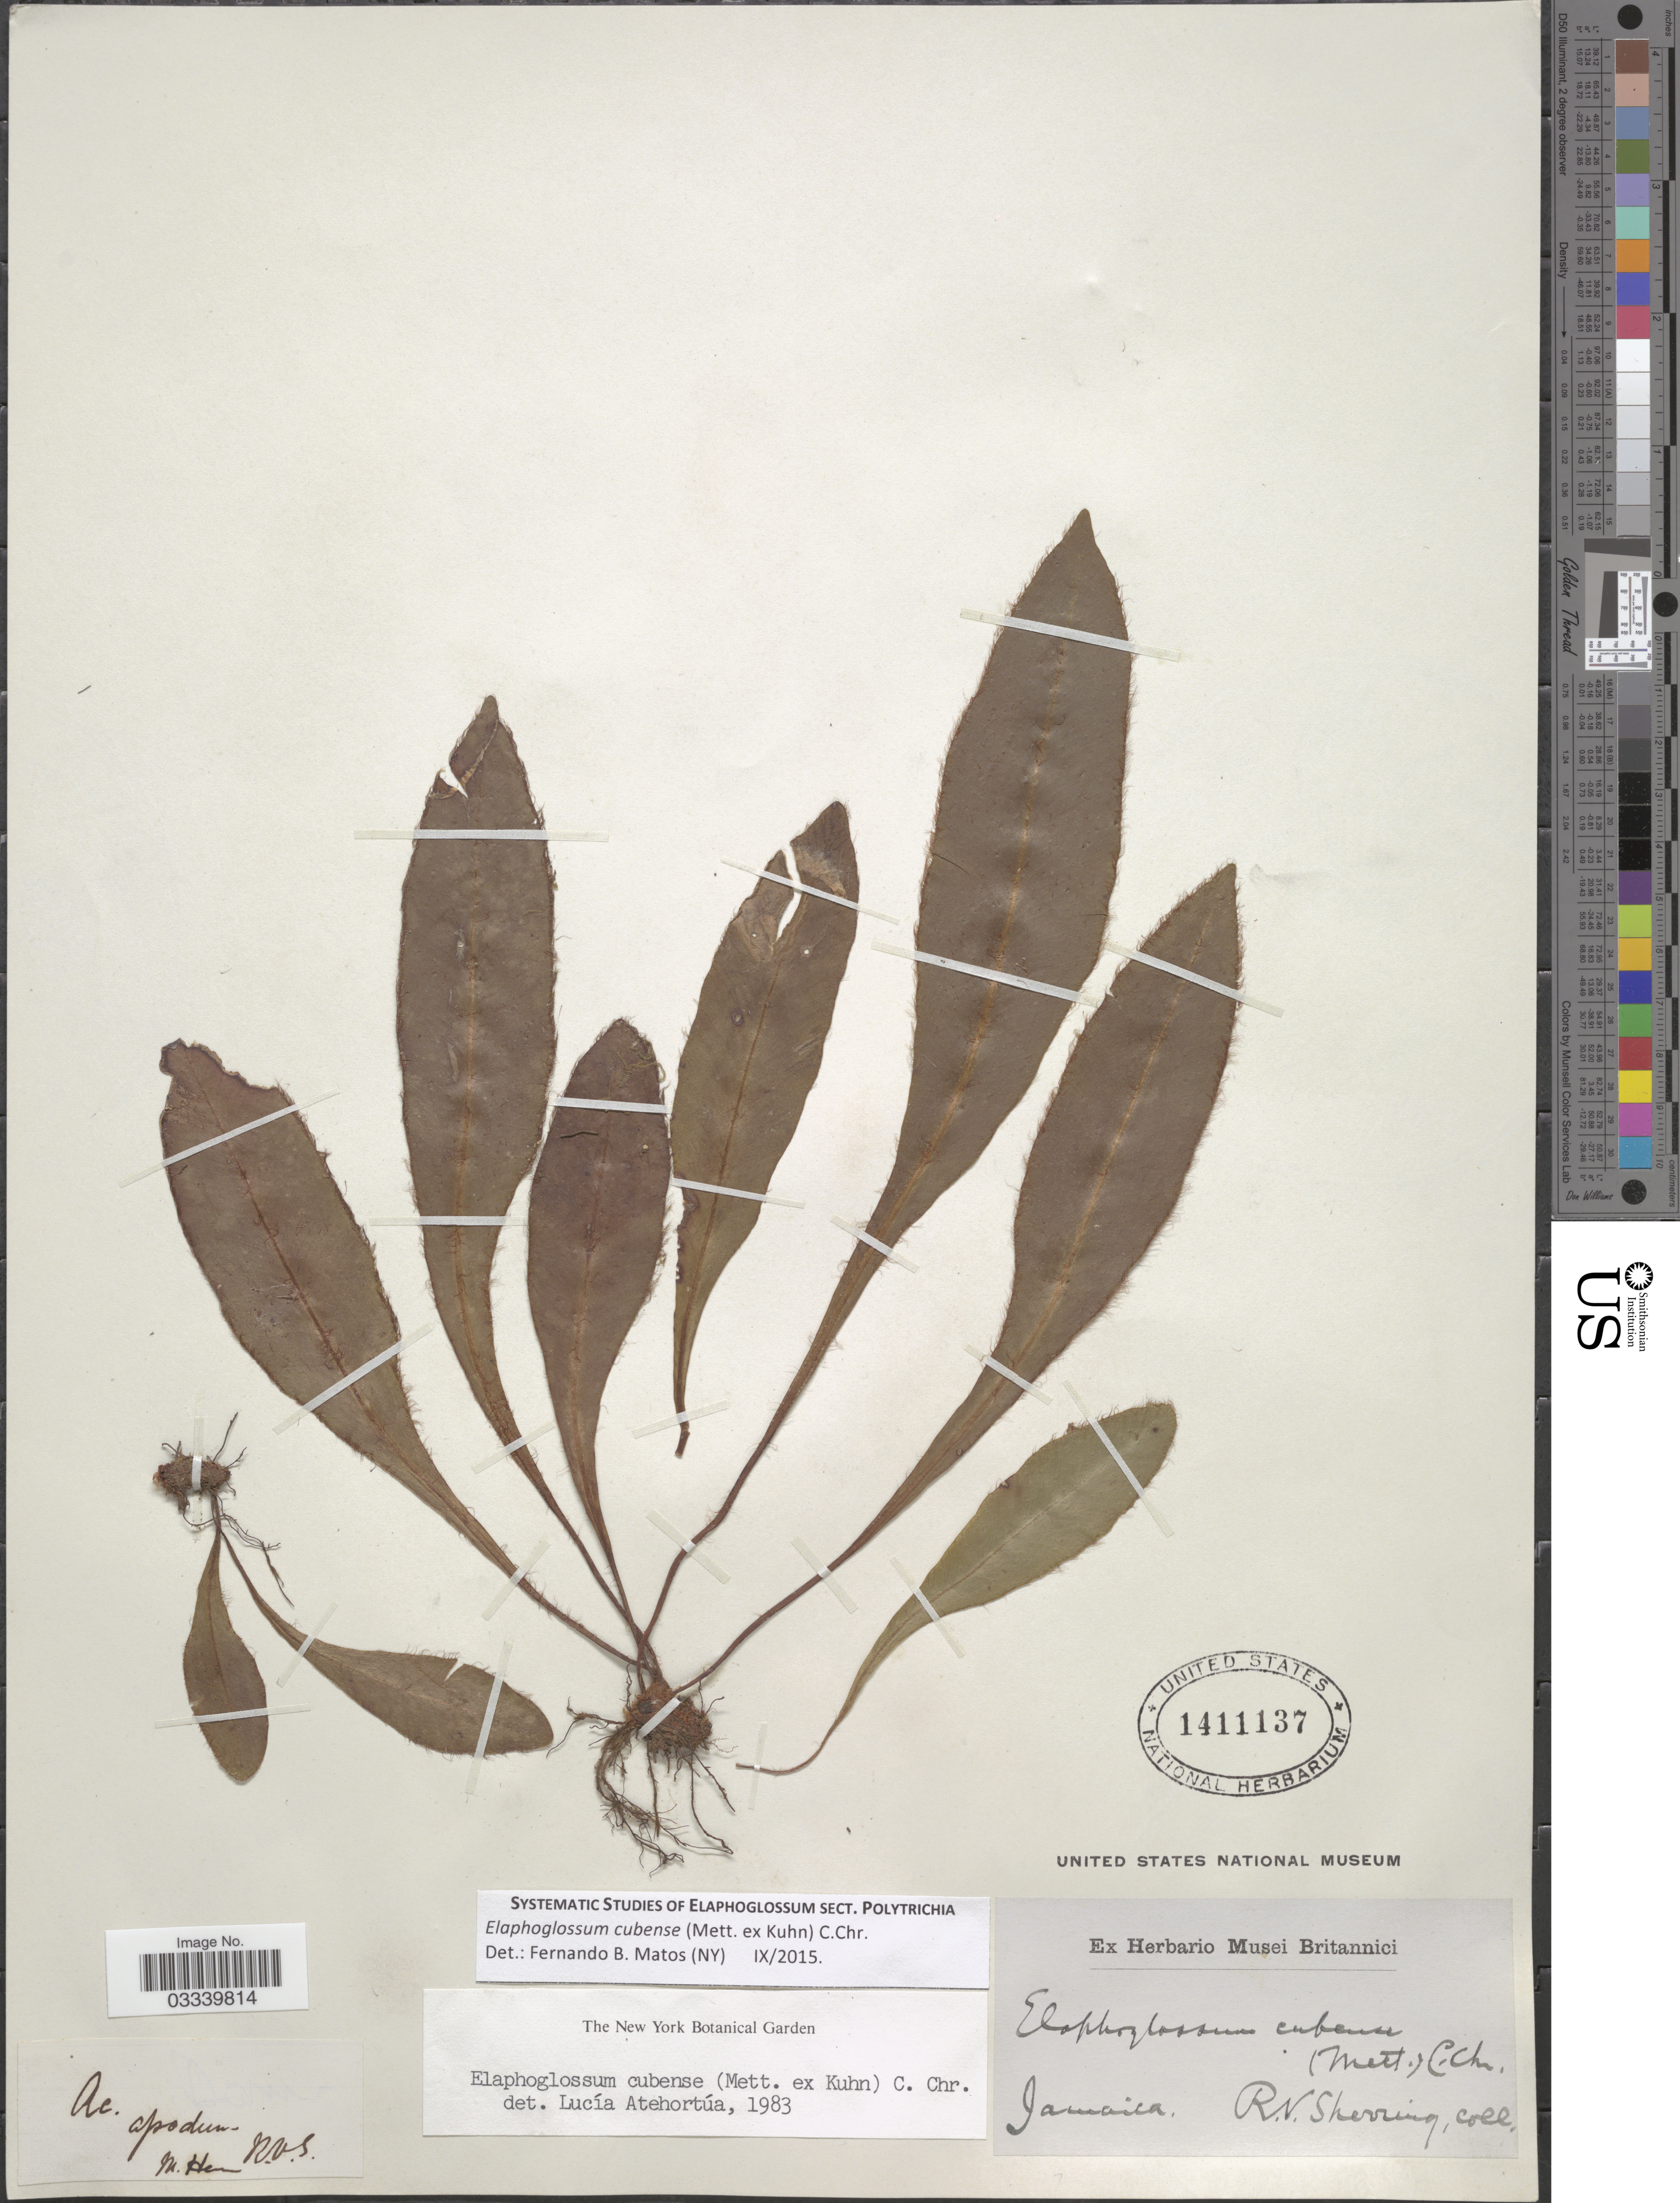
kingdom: Plantae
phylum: Tracheophyta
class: Polypodiopsida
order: Polypodiales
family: Dryopteridaceae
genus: Elaphoglossum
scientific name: Elaphoglossum cubense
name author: (Mett. ex Kuhn) C. Chr.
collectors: R. Sherring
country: Jamaica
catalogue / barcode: US 1411137